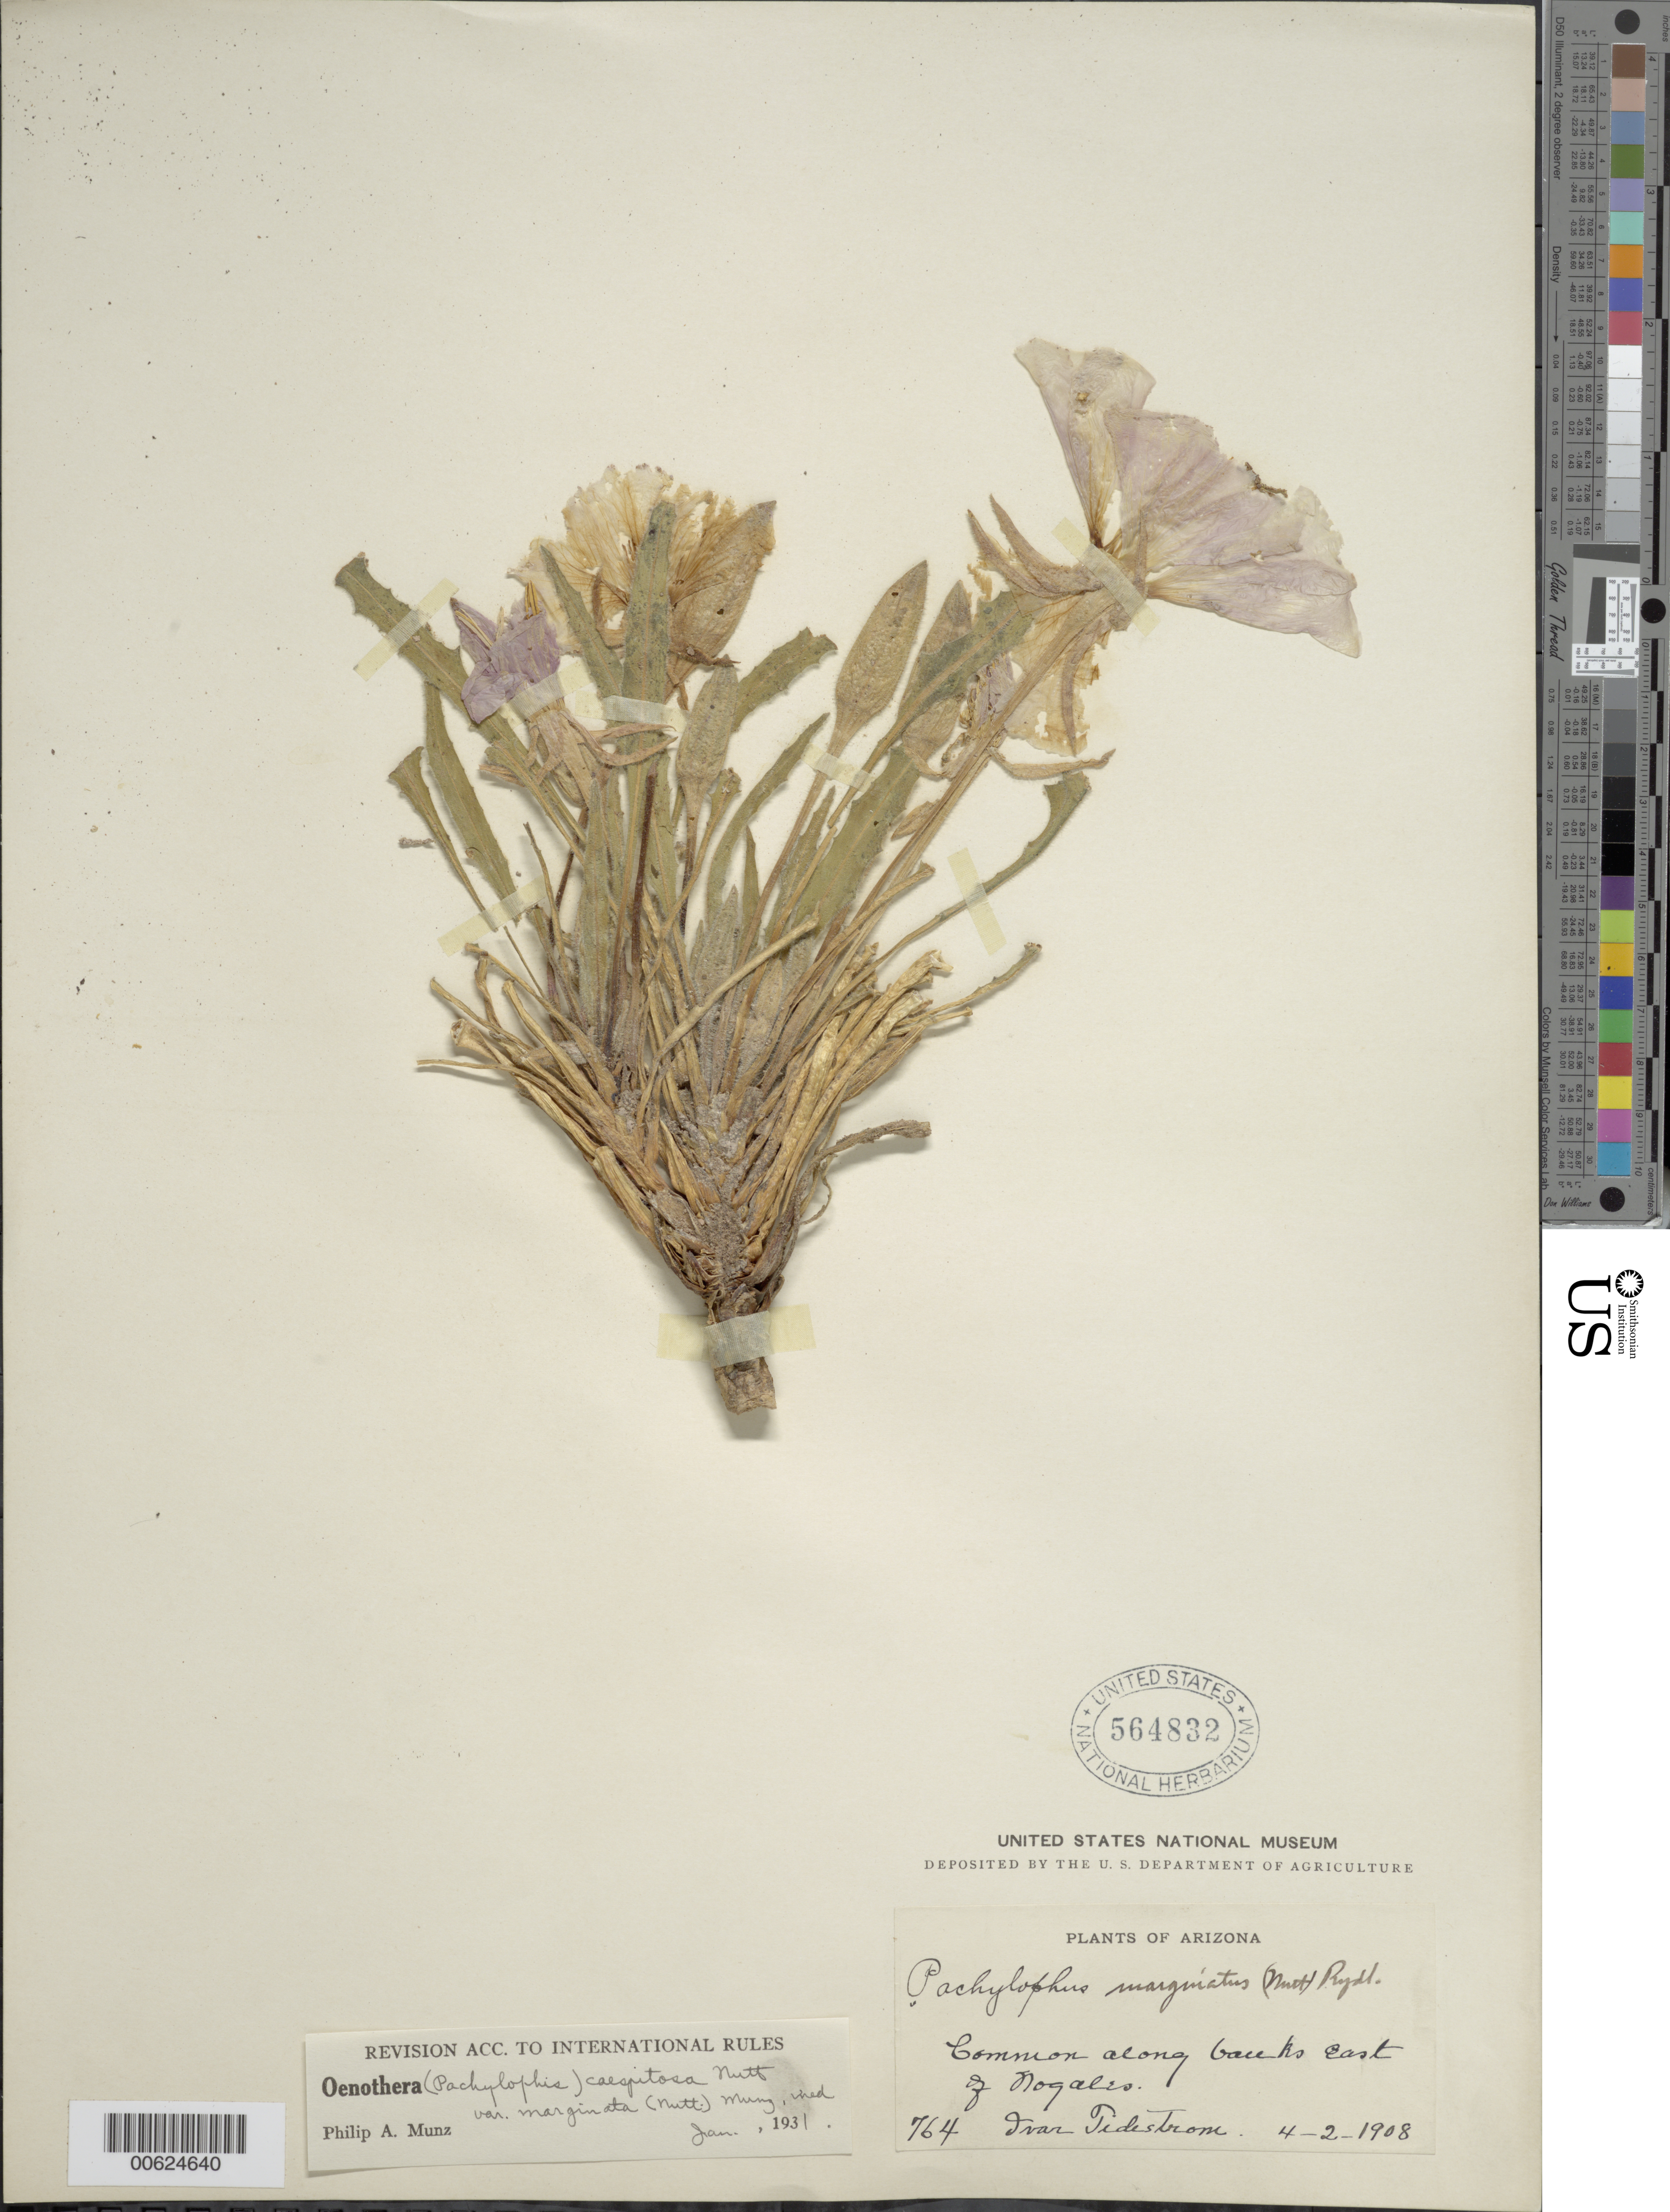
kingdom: Plantae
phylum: Tracheophyta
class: Magnoliopsida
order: Myrtales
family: Onagraceae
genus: Oenothera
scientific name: Oenothera cespitosa subsp. marginata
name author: (Nutt. ex Hook. & Arn.) Munz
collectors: I. F. Tidestrom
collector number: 764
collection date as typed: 02 Apr 1908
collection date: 1908-04-02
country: United States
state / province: Arizona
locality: E of Nogales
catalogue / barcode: US 564832